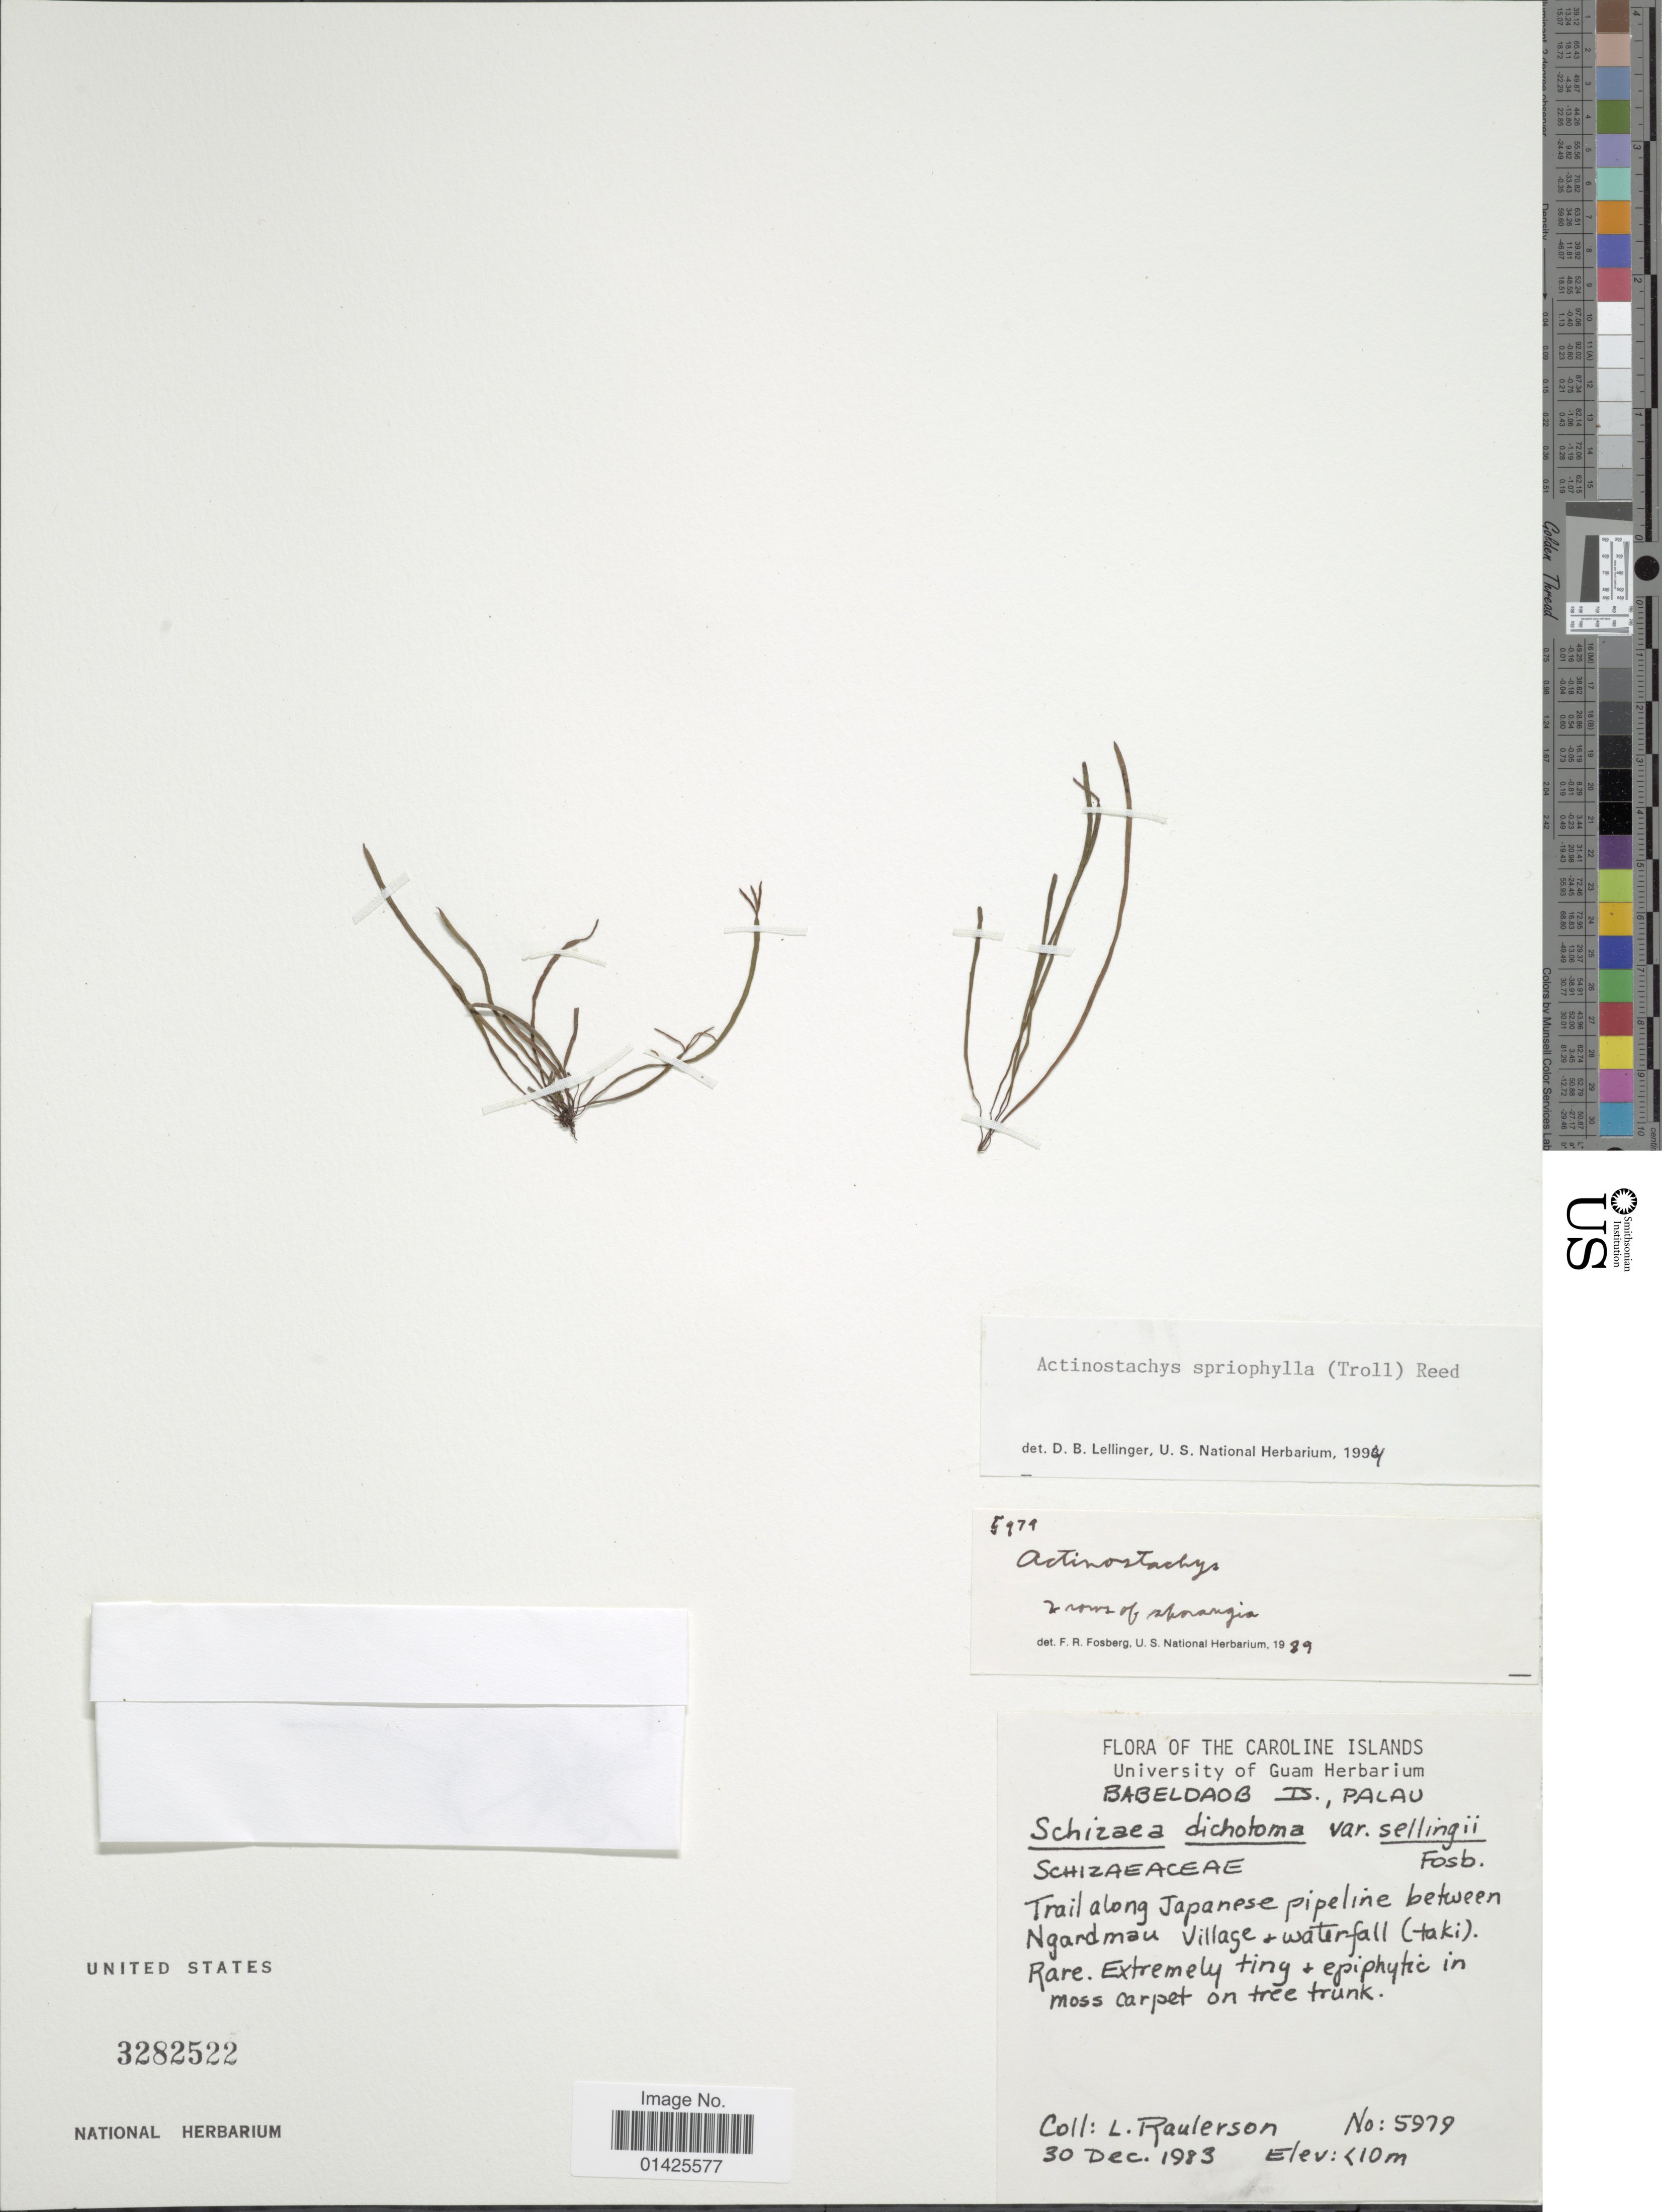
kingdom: Plantae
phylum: Tracheophyta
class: Polypodiopsida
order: Schizaeales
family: Schizaeaceae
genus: Actinostachys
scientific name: Actinostachys spirophylla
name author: (Troll) C.F. Reed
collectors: L. Raulerson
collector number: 5979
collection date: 1983-12-30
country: Palau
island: Babeldaob [Babelthuap]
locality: Babeldaob Is. Palua. The Caroline Islands, Trail along Japanese pipeline between Ngardmau Village+waterfall (taki).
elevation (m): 10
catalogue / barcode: US 3282522